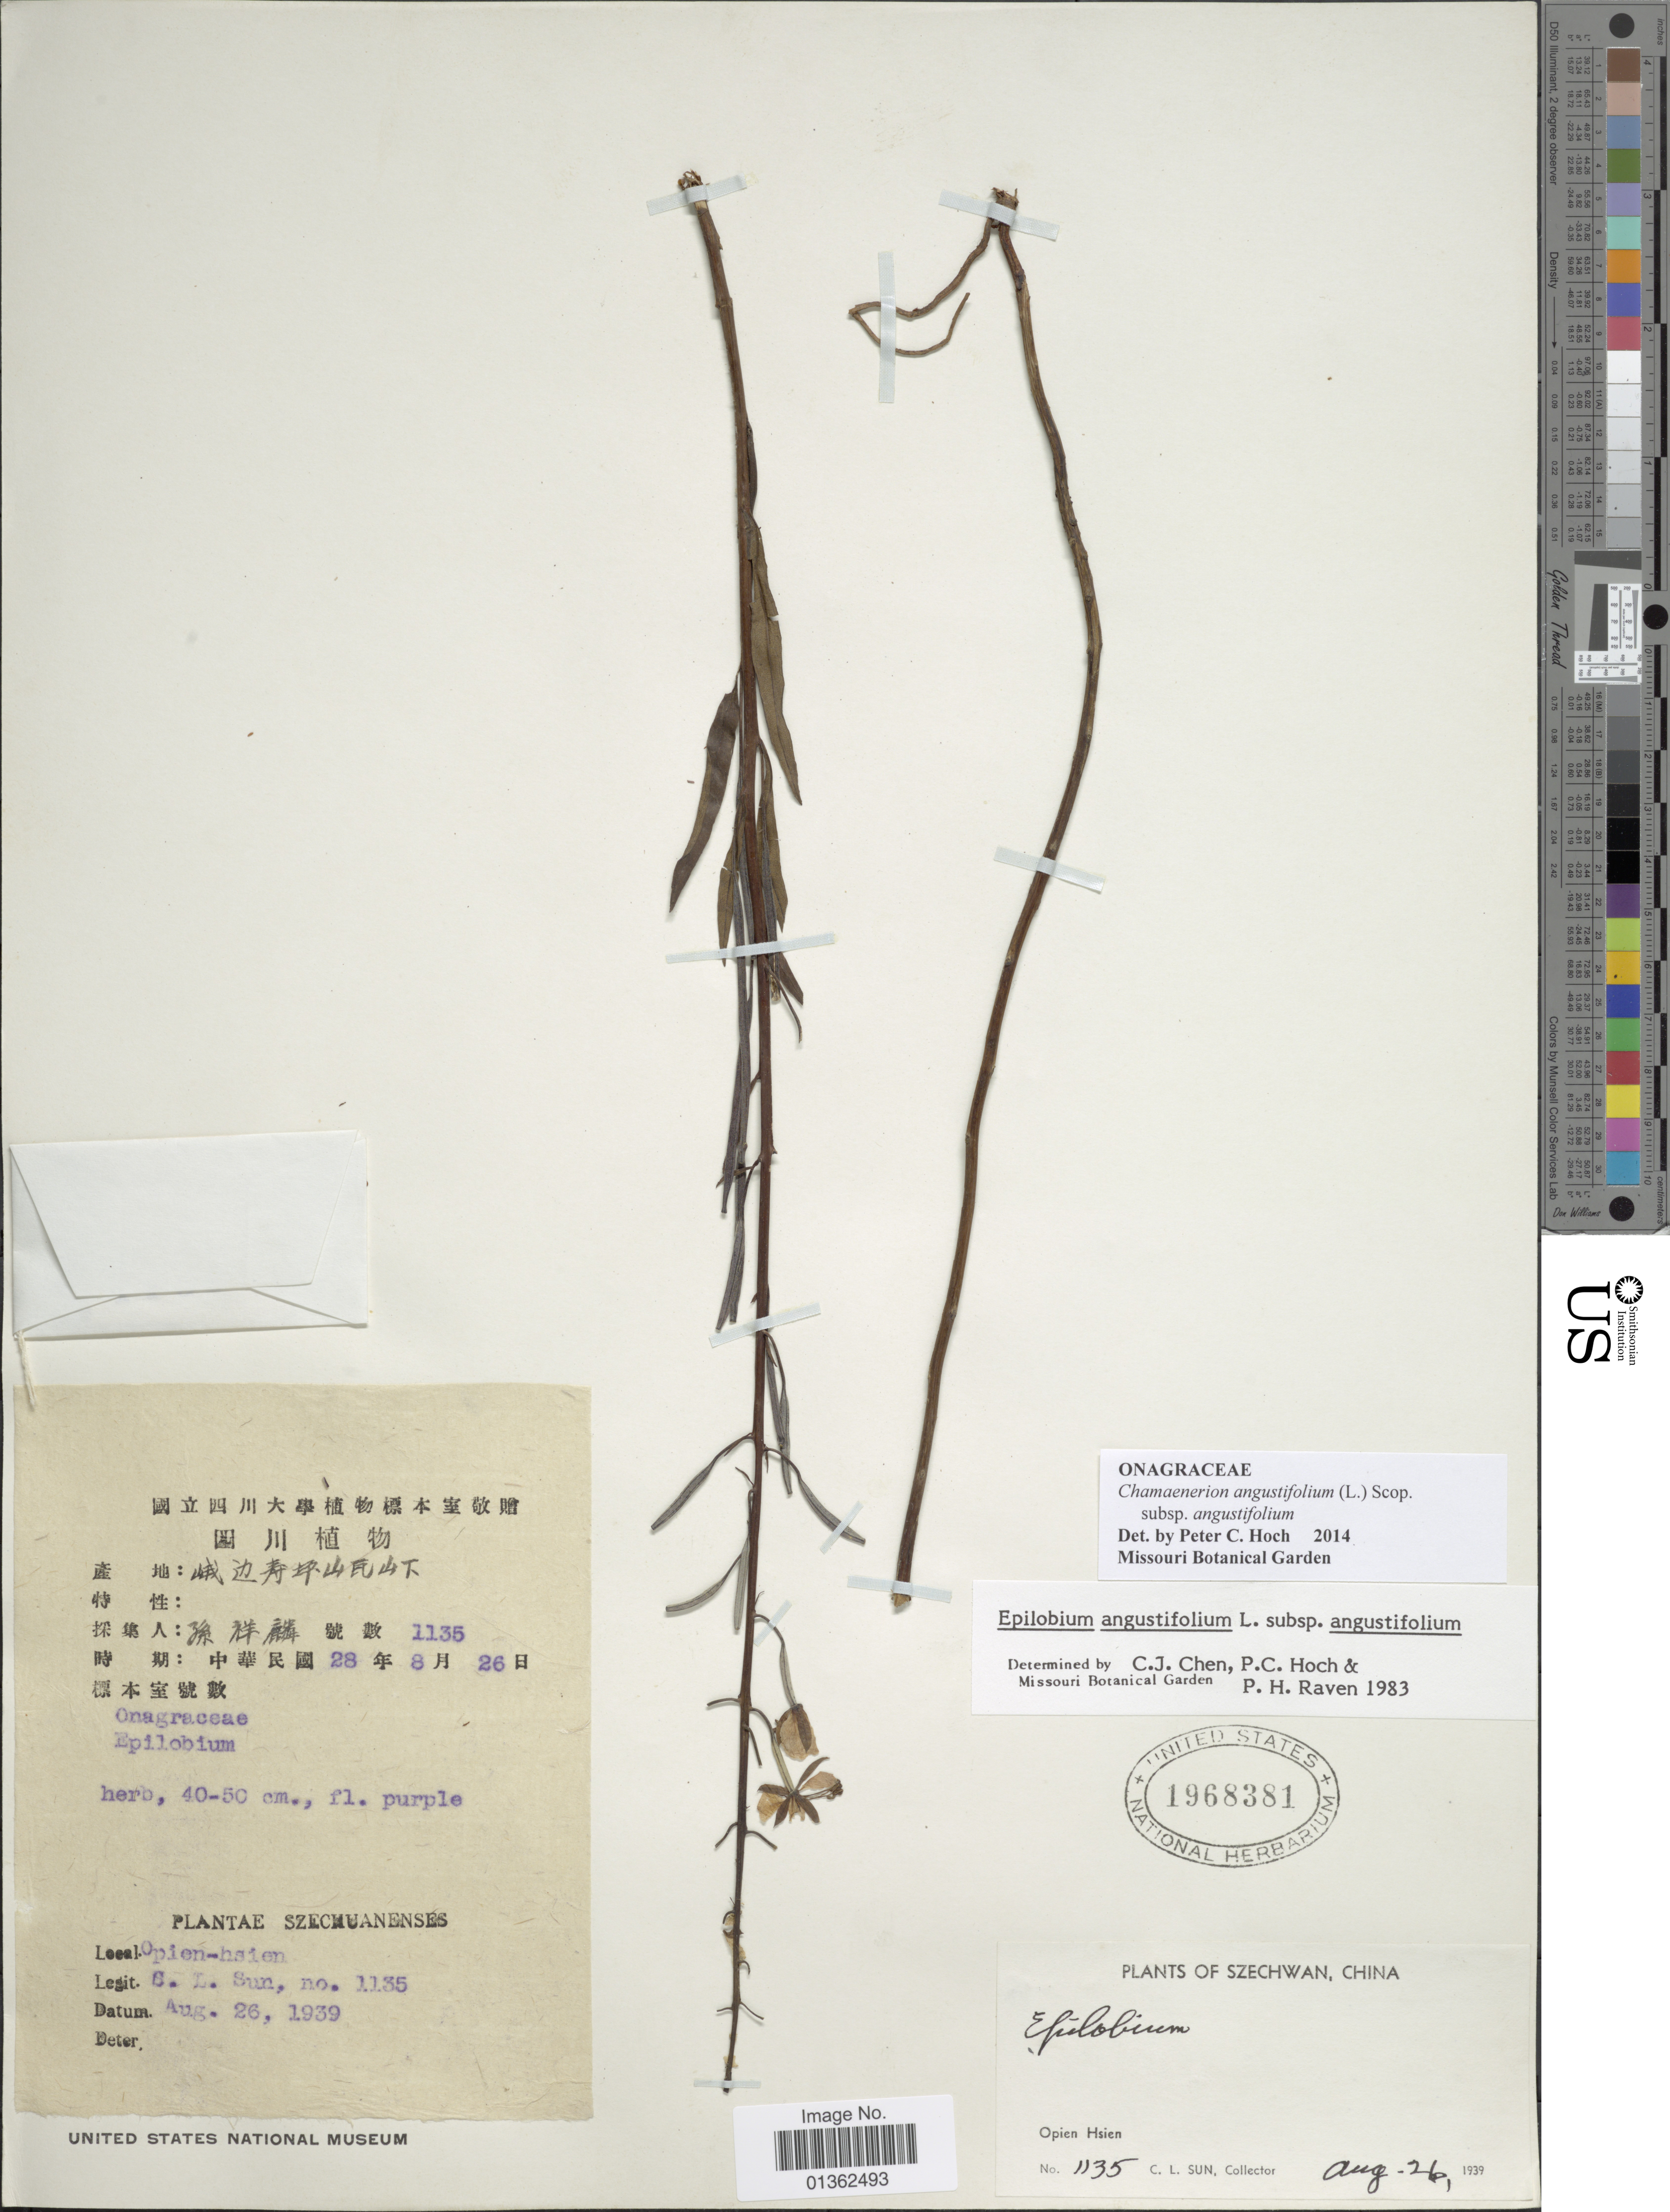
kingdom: Plantae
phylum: Tracheophyta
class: Magnoliopsida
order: Myrtales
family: Onagraceae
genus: Chamaenerion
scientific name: Chamaenerion angustifolium subsp. angustifolium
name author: (L.) Scop.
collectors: C. Sun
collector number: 1135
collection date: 1939-08-26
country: China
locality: Szechwan. Opien Hsien.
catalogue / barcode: US 1968381